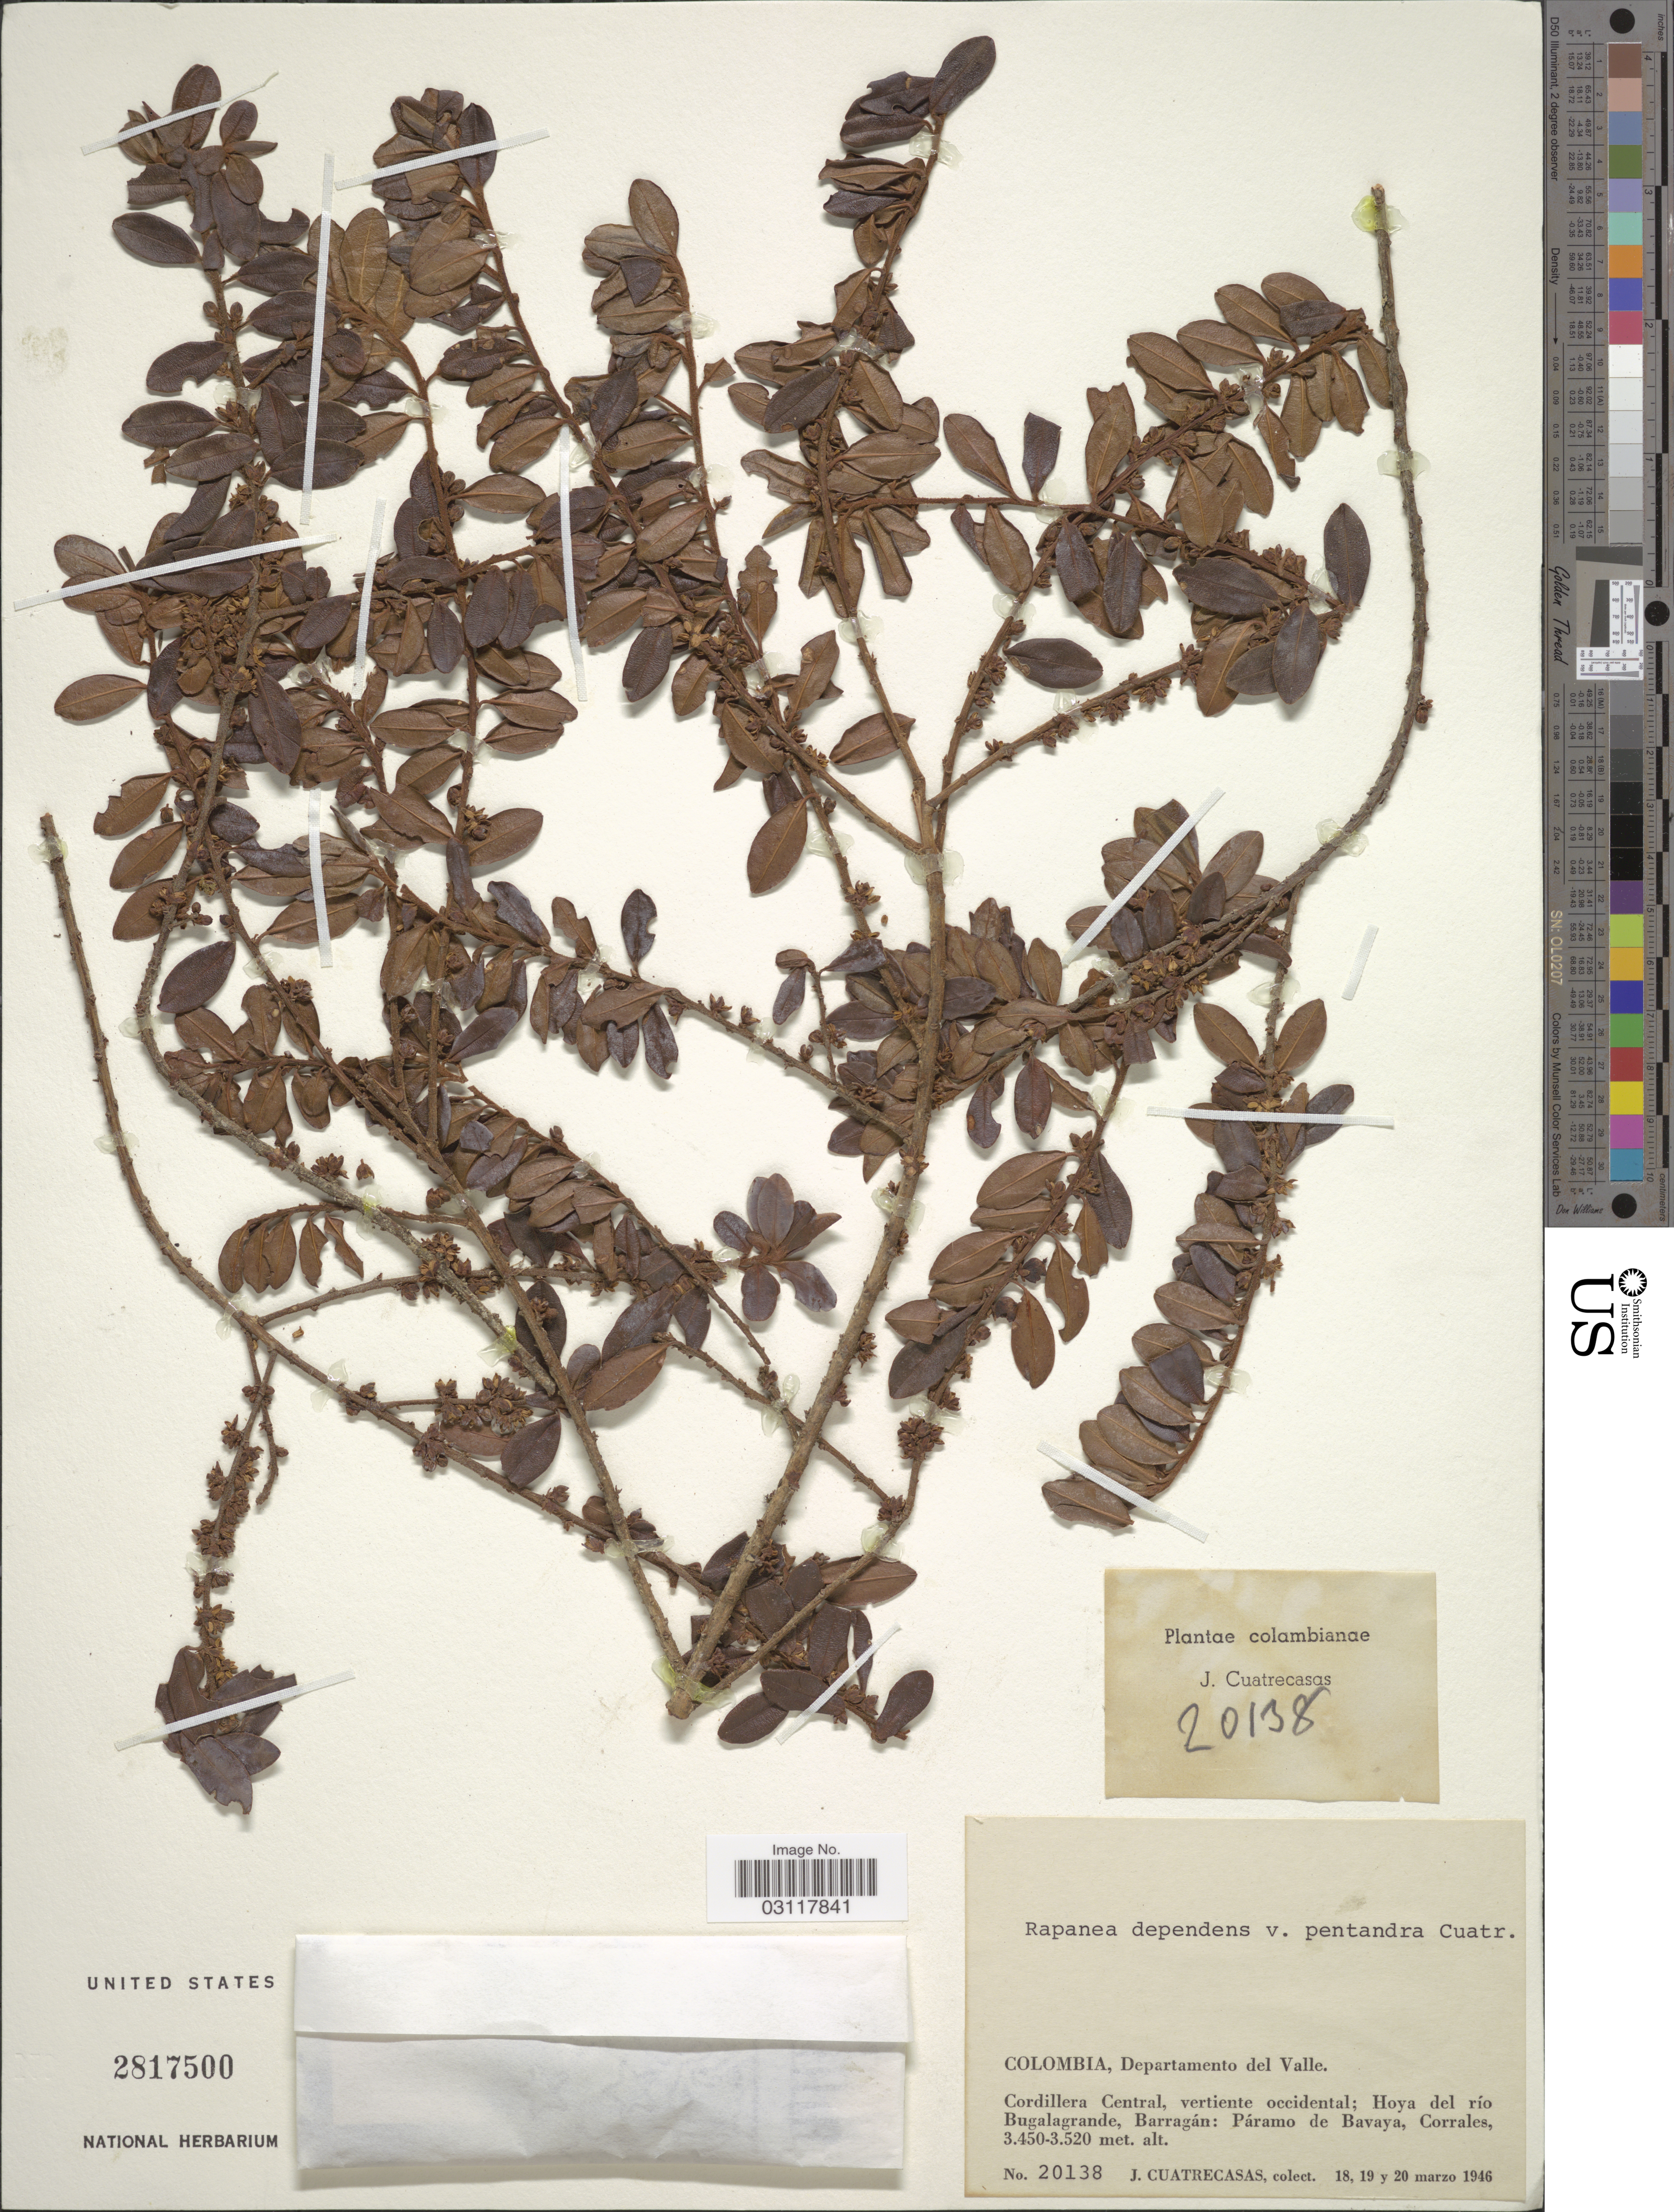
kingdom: Plantae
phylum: Tracheophyta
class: Magnoliopsida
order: Ericales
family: Primulaceae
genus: Rapanea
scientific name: Rapanea dependens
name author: (Ruiz & Pav.) Mez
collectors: J. Cuatrecasas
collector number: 20138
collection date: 1946-03-18/1946-03-20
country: Colombia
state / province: Valle del Cauca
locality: Departamento del Valle. Cordillera Central, vertiente occidental; Hoya del río Bugalagrande, Barragán: Páramo de Bavaya, Corrales.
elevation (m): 3450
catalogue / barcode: US 2817500